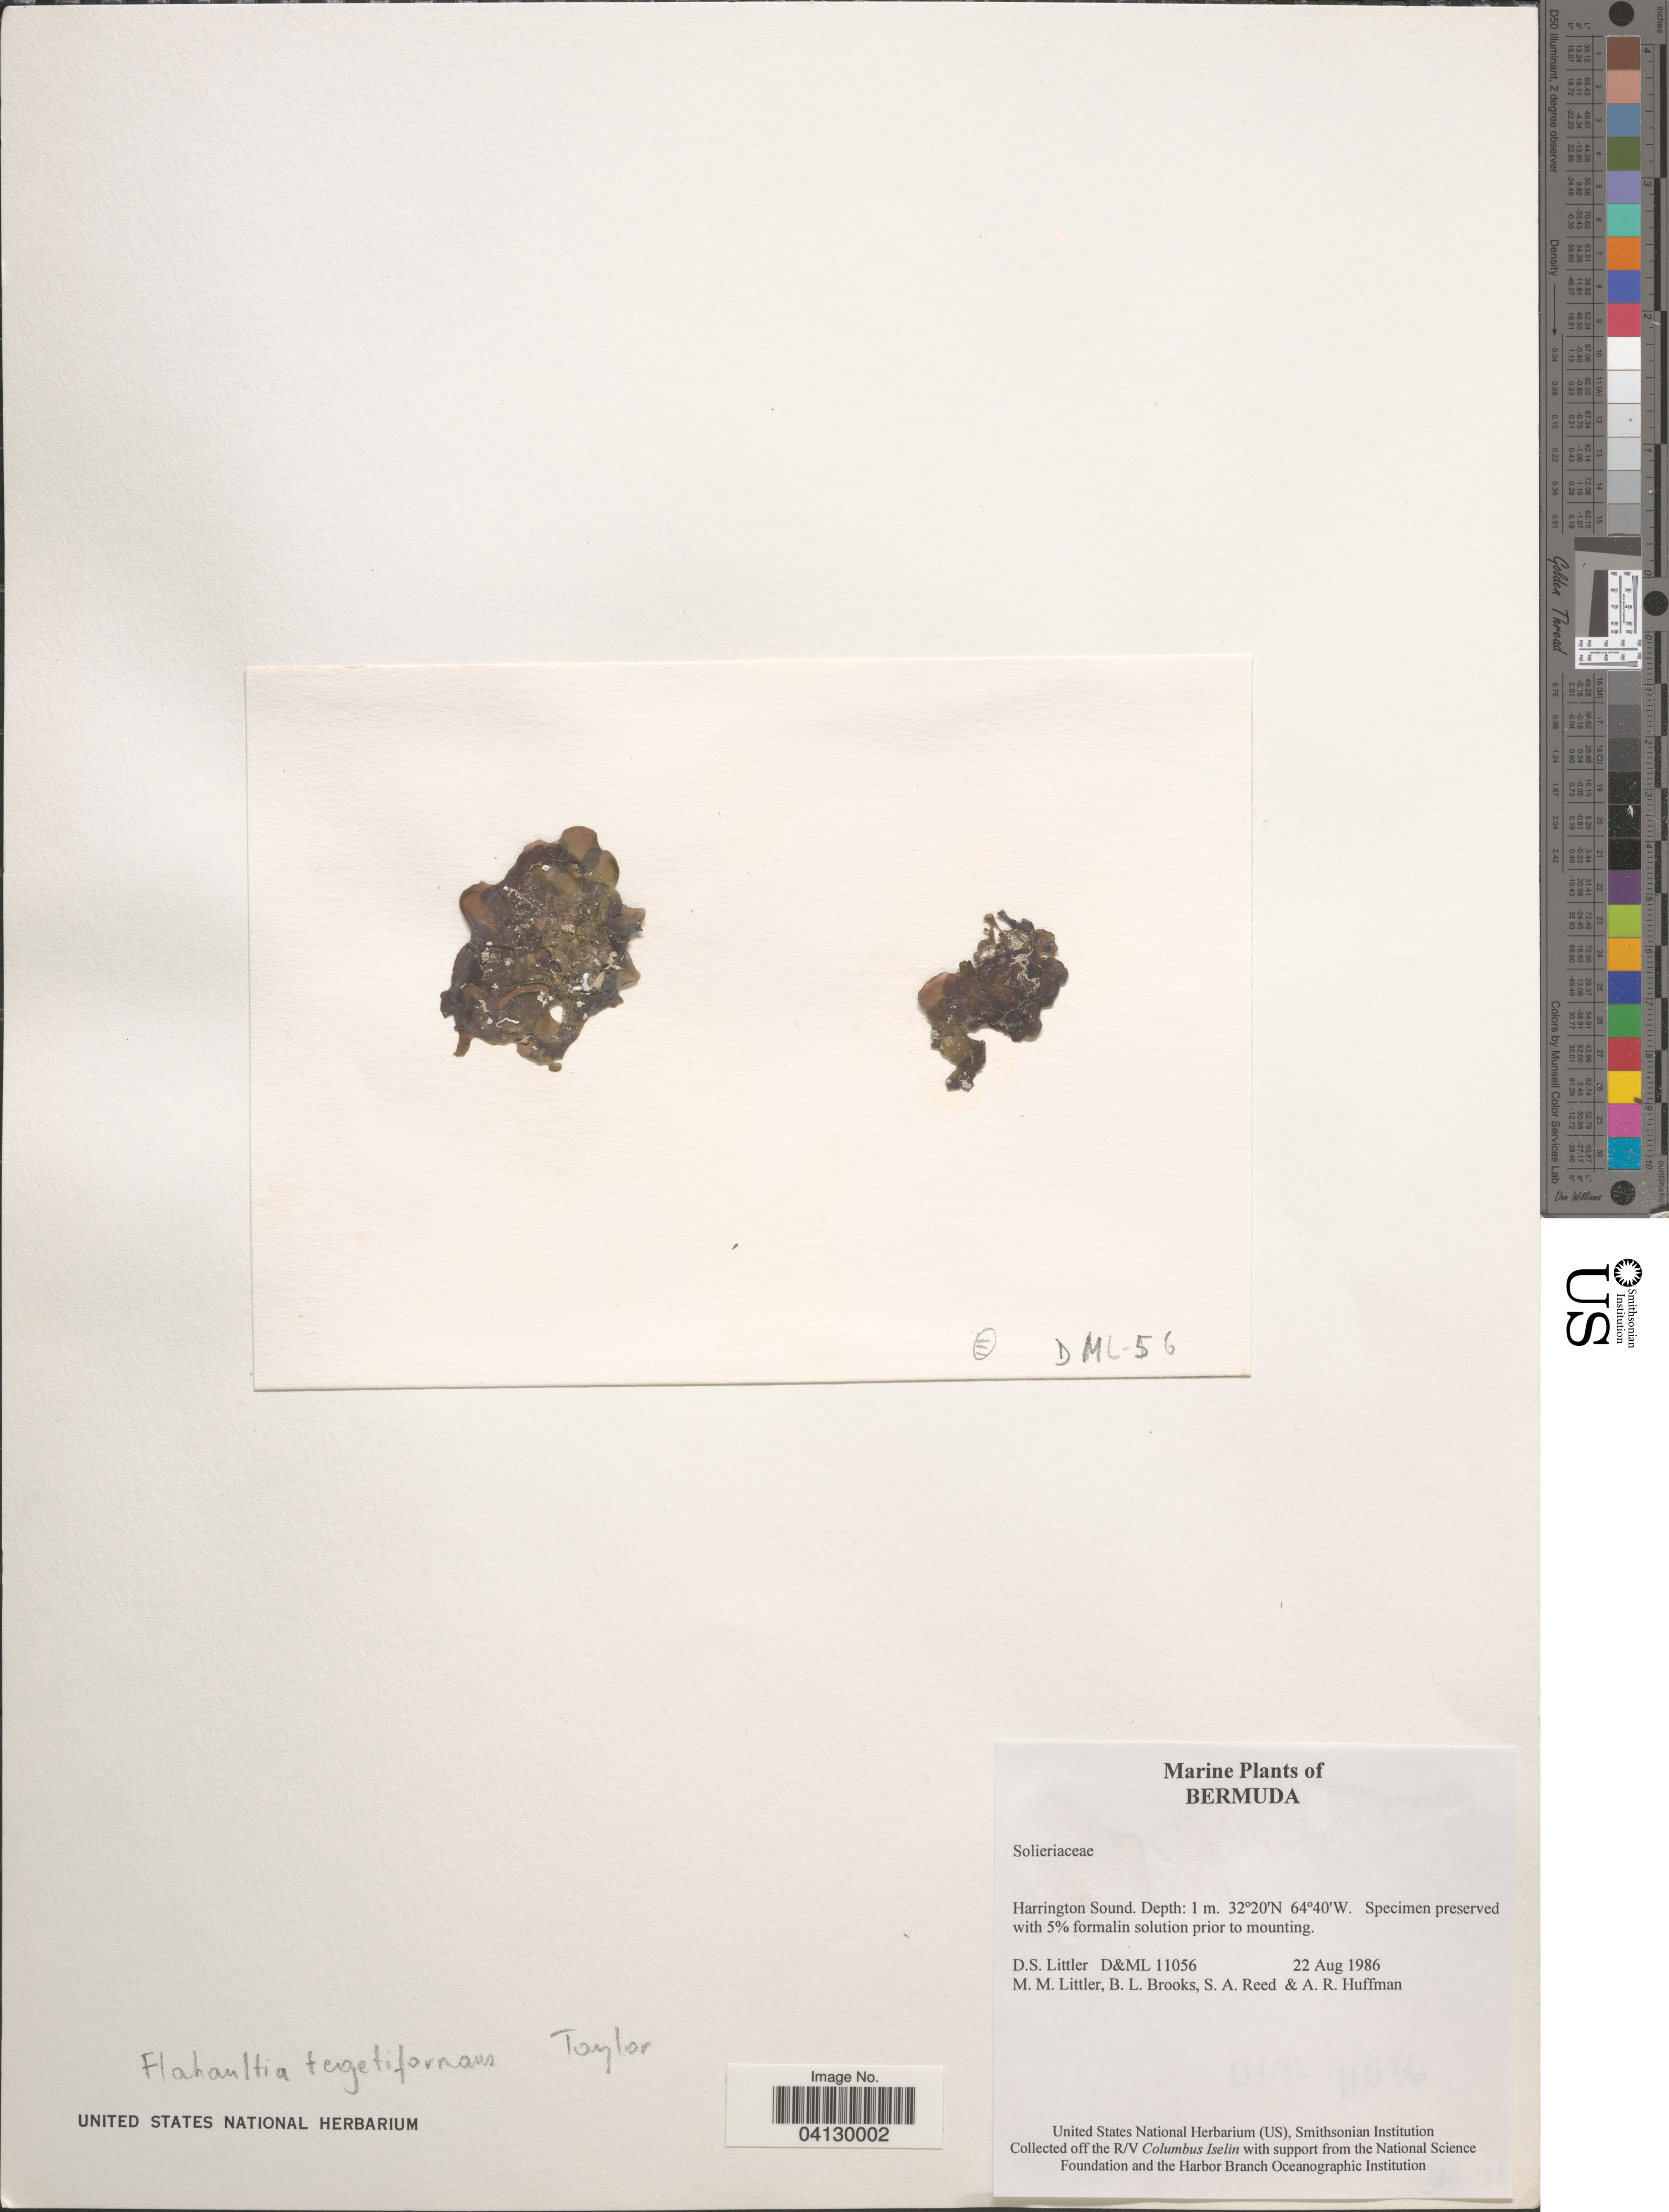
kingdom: Plantae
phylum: Rhodophyta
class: Florideophyceae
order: Corallinales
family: Corallinaceae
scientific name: Crustose Coralline Algae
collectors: D. S. Littler, B. Brooks, S. Reed & A. Huffman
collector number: D&ML 11056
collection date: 1986-08-22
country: Bermuda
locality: Harrington Sound.